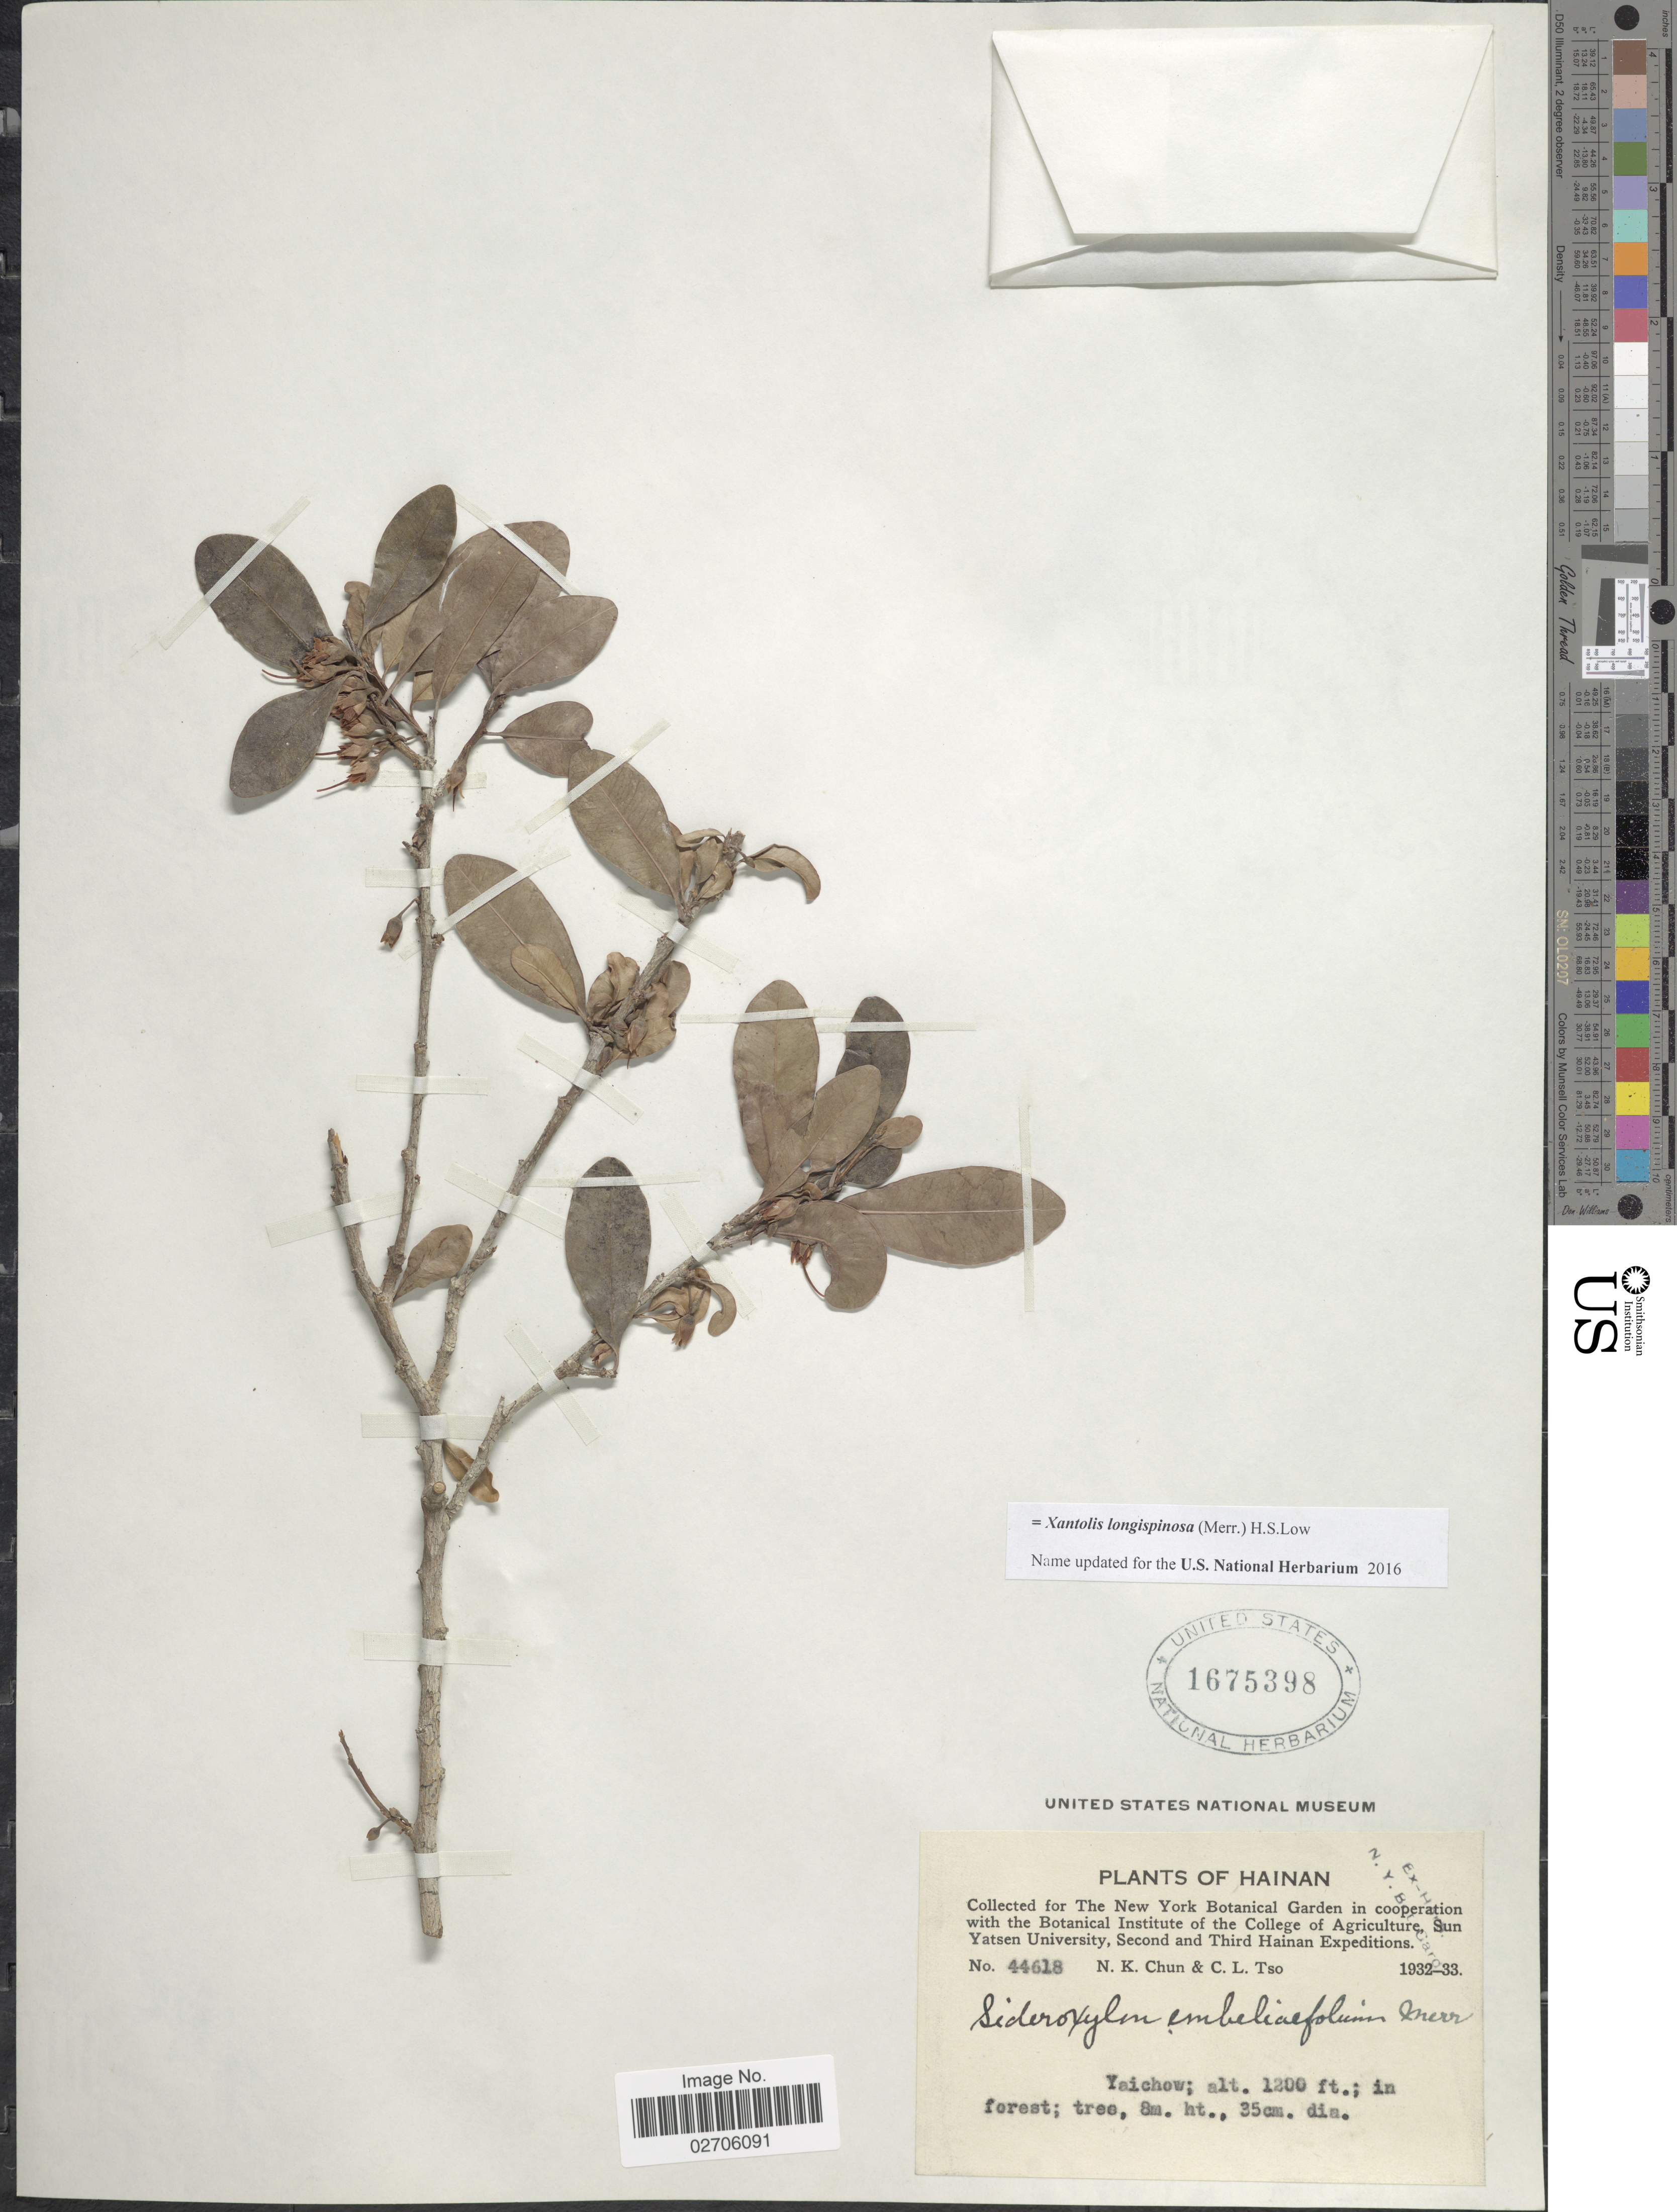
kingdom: Plantae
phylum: Tracheophyta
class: Magnoliopsida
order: Ericales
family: Sapotaceae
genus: Xantolis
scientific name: Xantolis longispinosa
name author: (Merr.) H.S. Lo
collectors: N. K. Chun & C. Tso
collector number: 44618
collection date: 1932/1933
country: China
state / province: Hainan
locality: Yaichow.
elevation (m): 366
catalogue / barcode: US 1675398